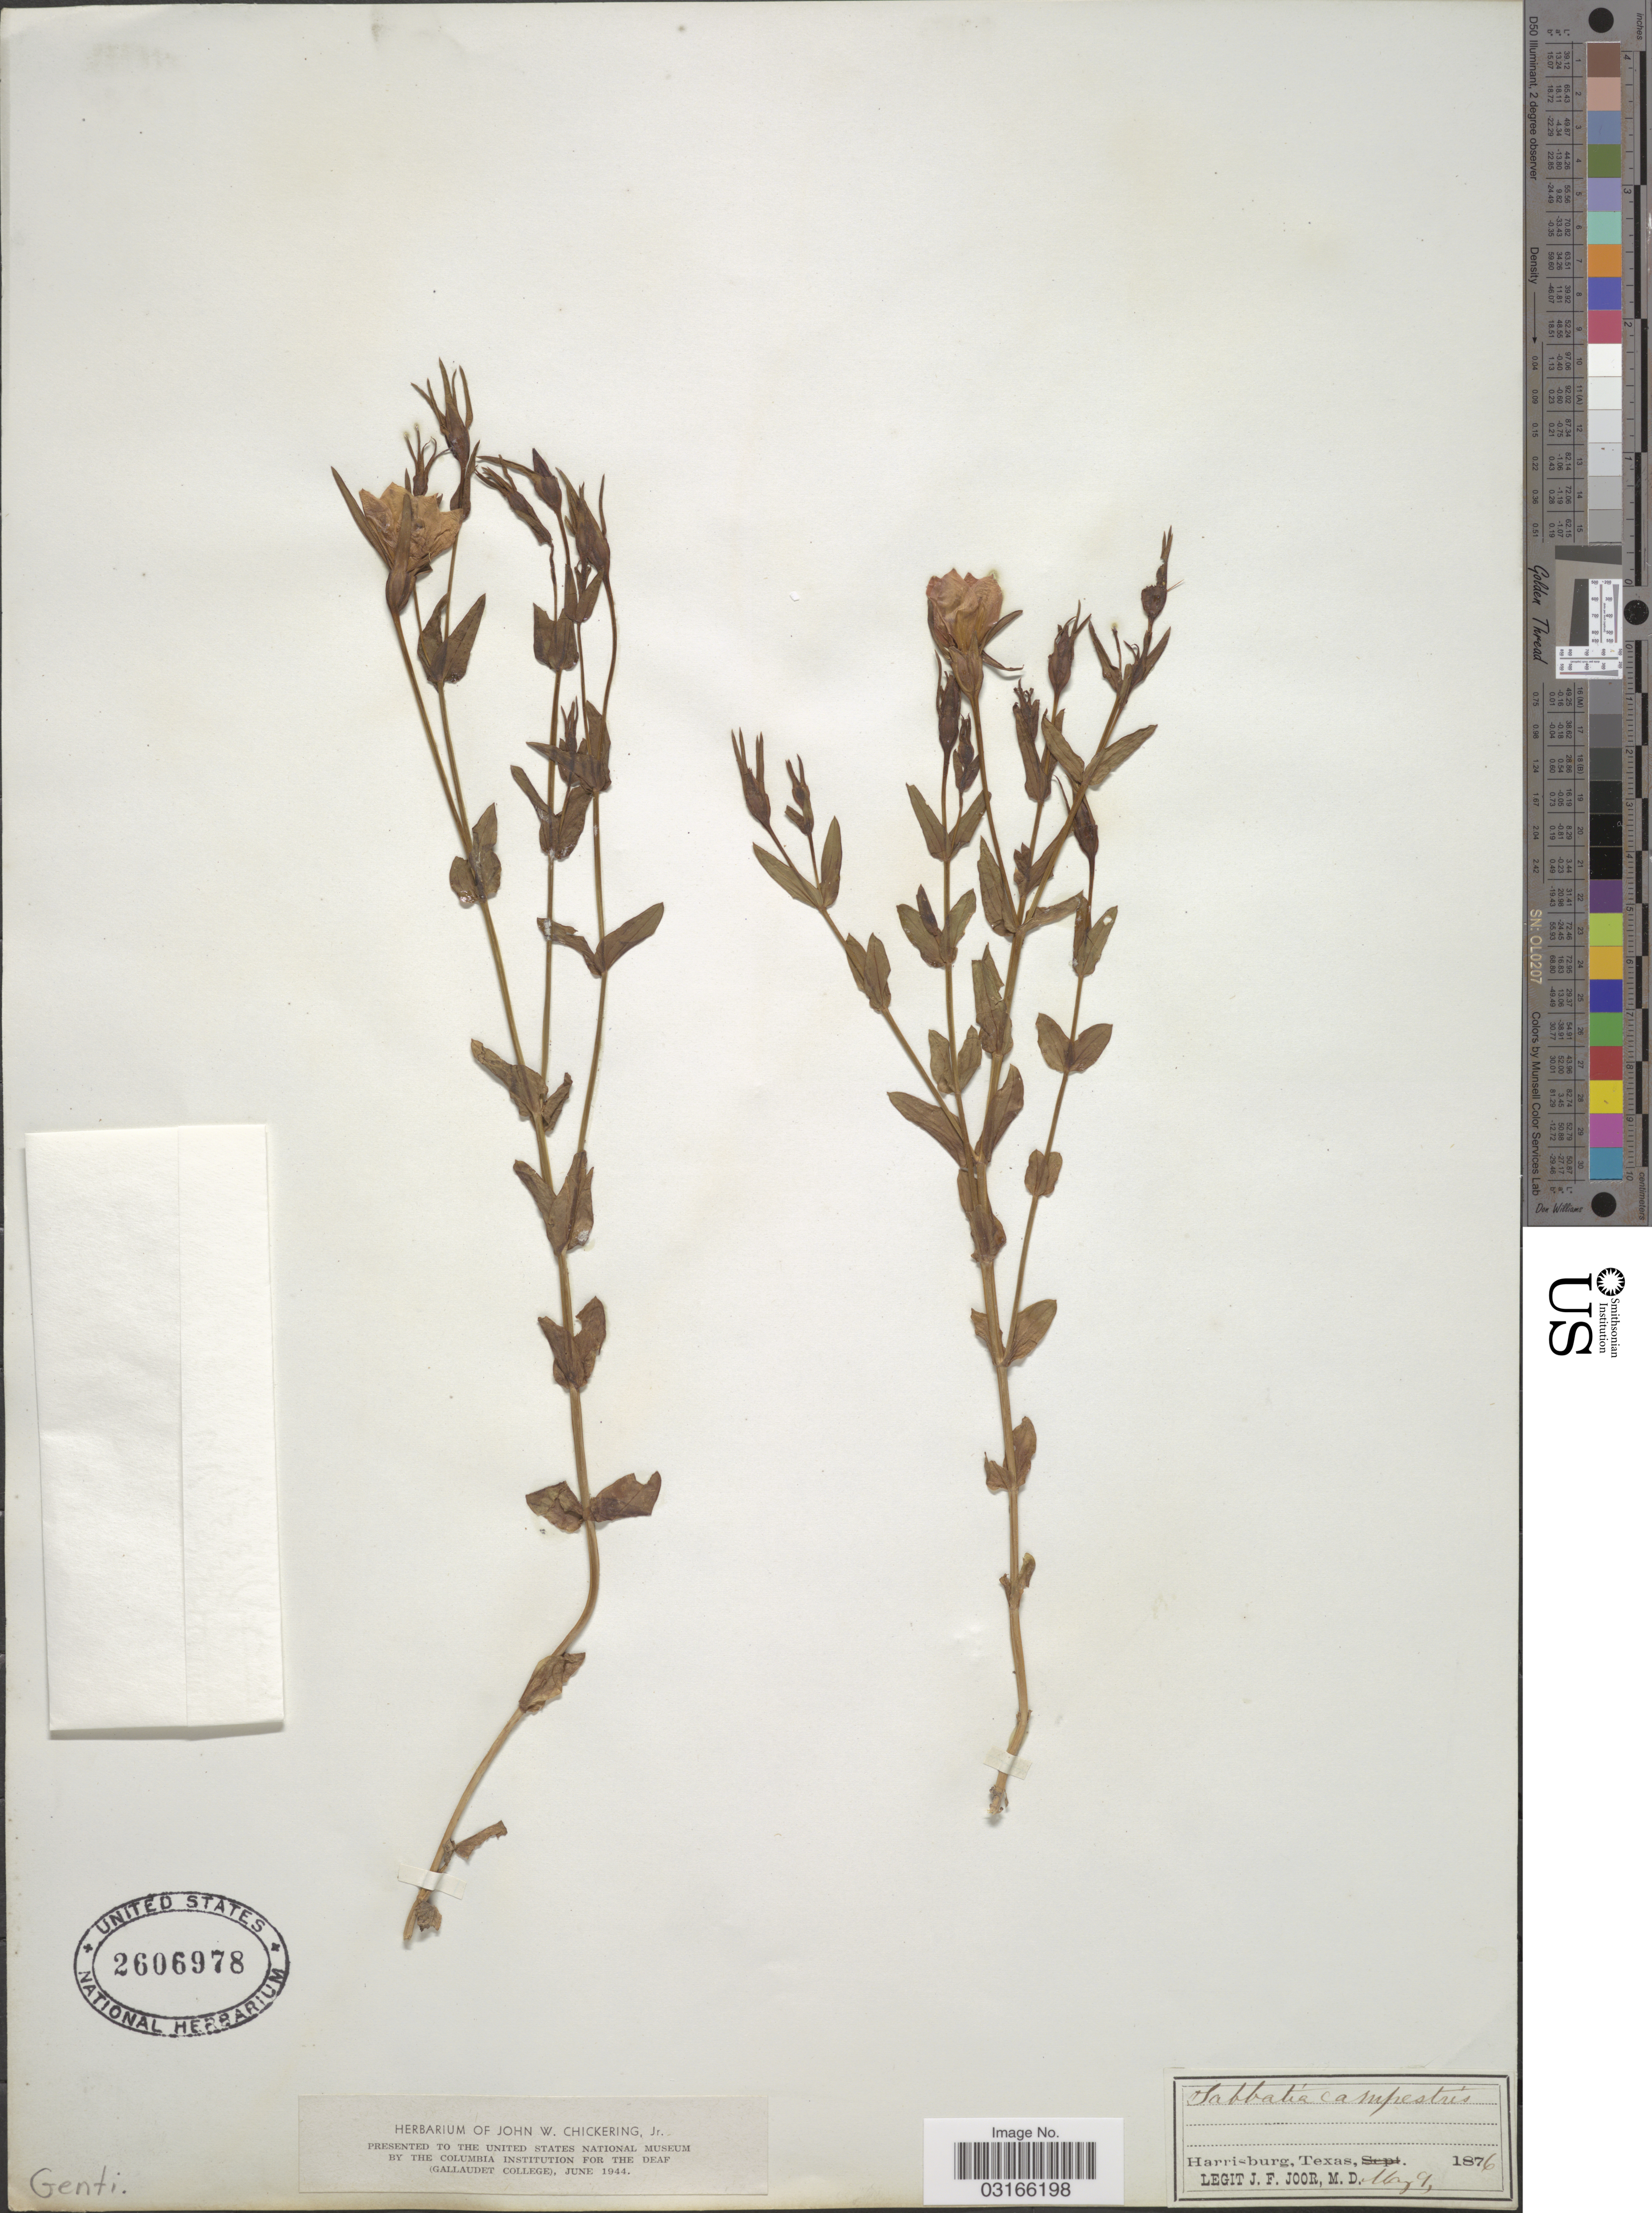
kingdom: Plantae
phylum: Tracheophyta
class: Magnoliopsida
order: Gentianales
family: Gentianaceae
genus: Sabatia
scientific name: Sabatia campestris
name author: Nutt.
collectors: J. F. Joor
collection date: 1876-05-09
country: United States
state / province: Texas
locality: Harrisburg.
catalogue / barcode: US 2606978